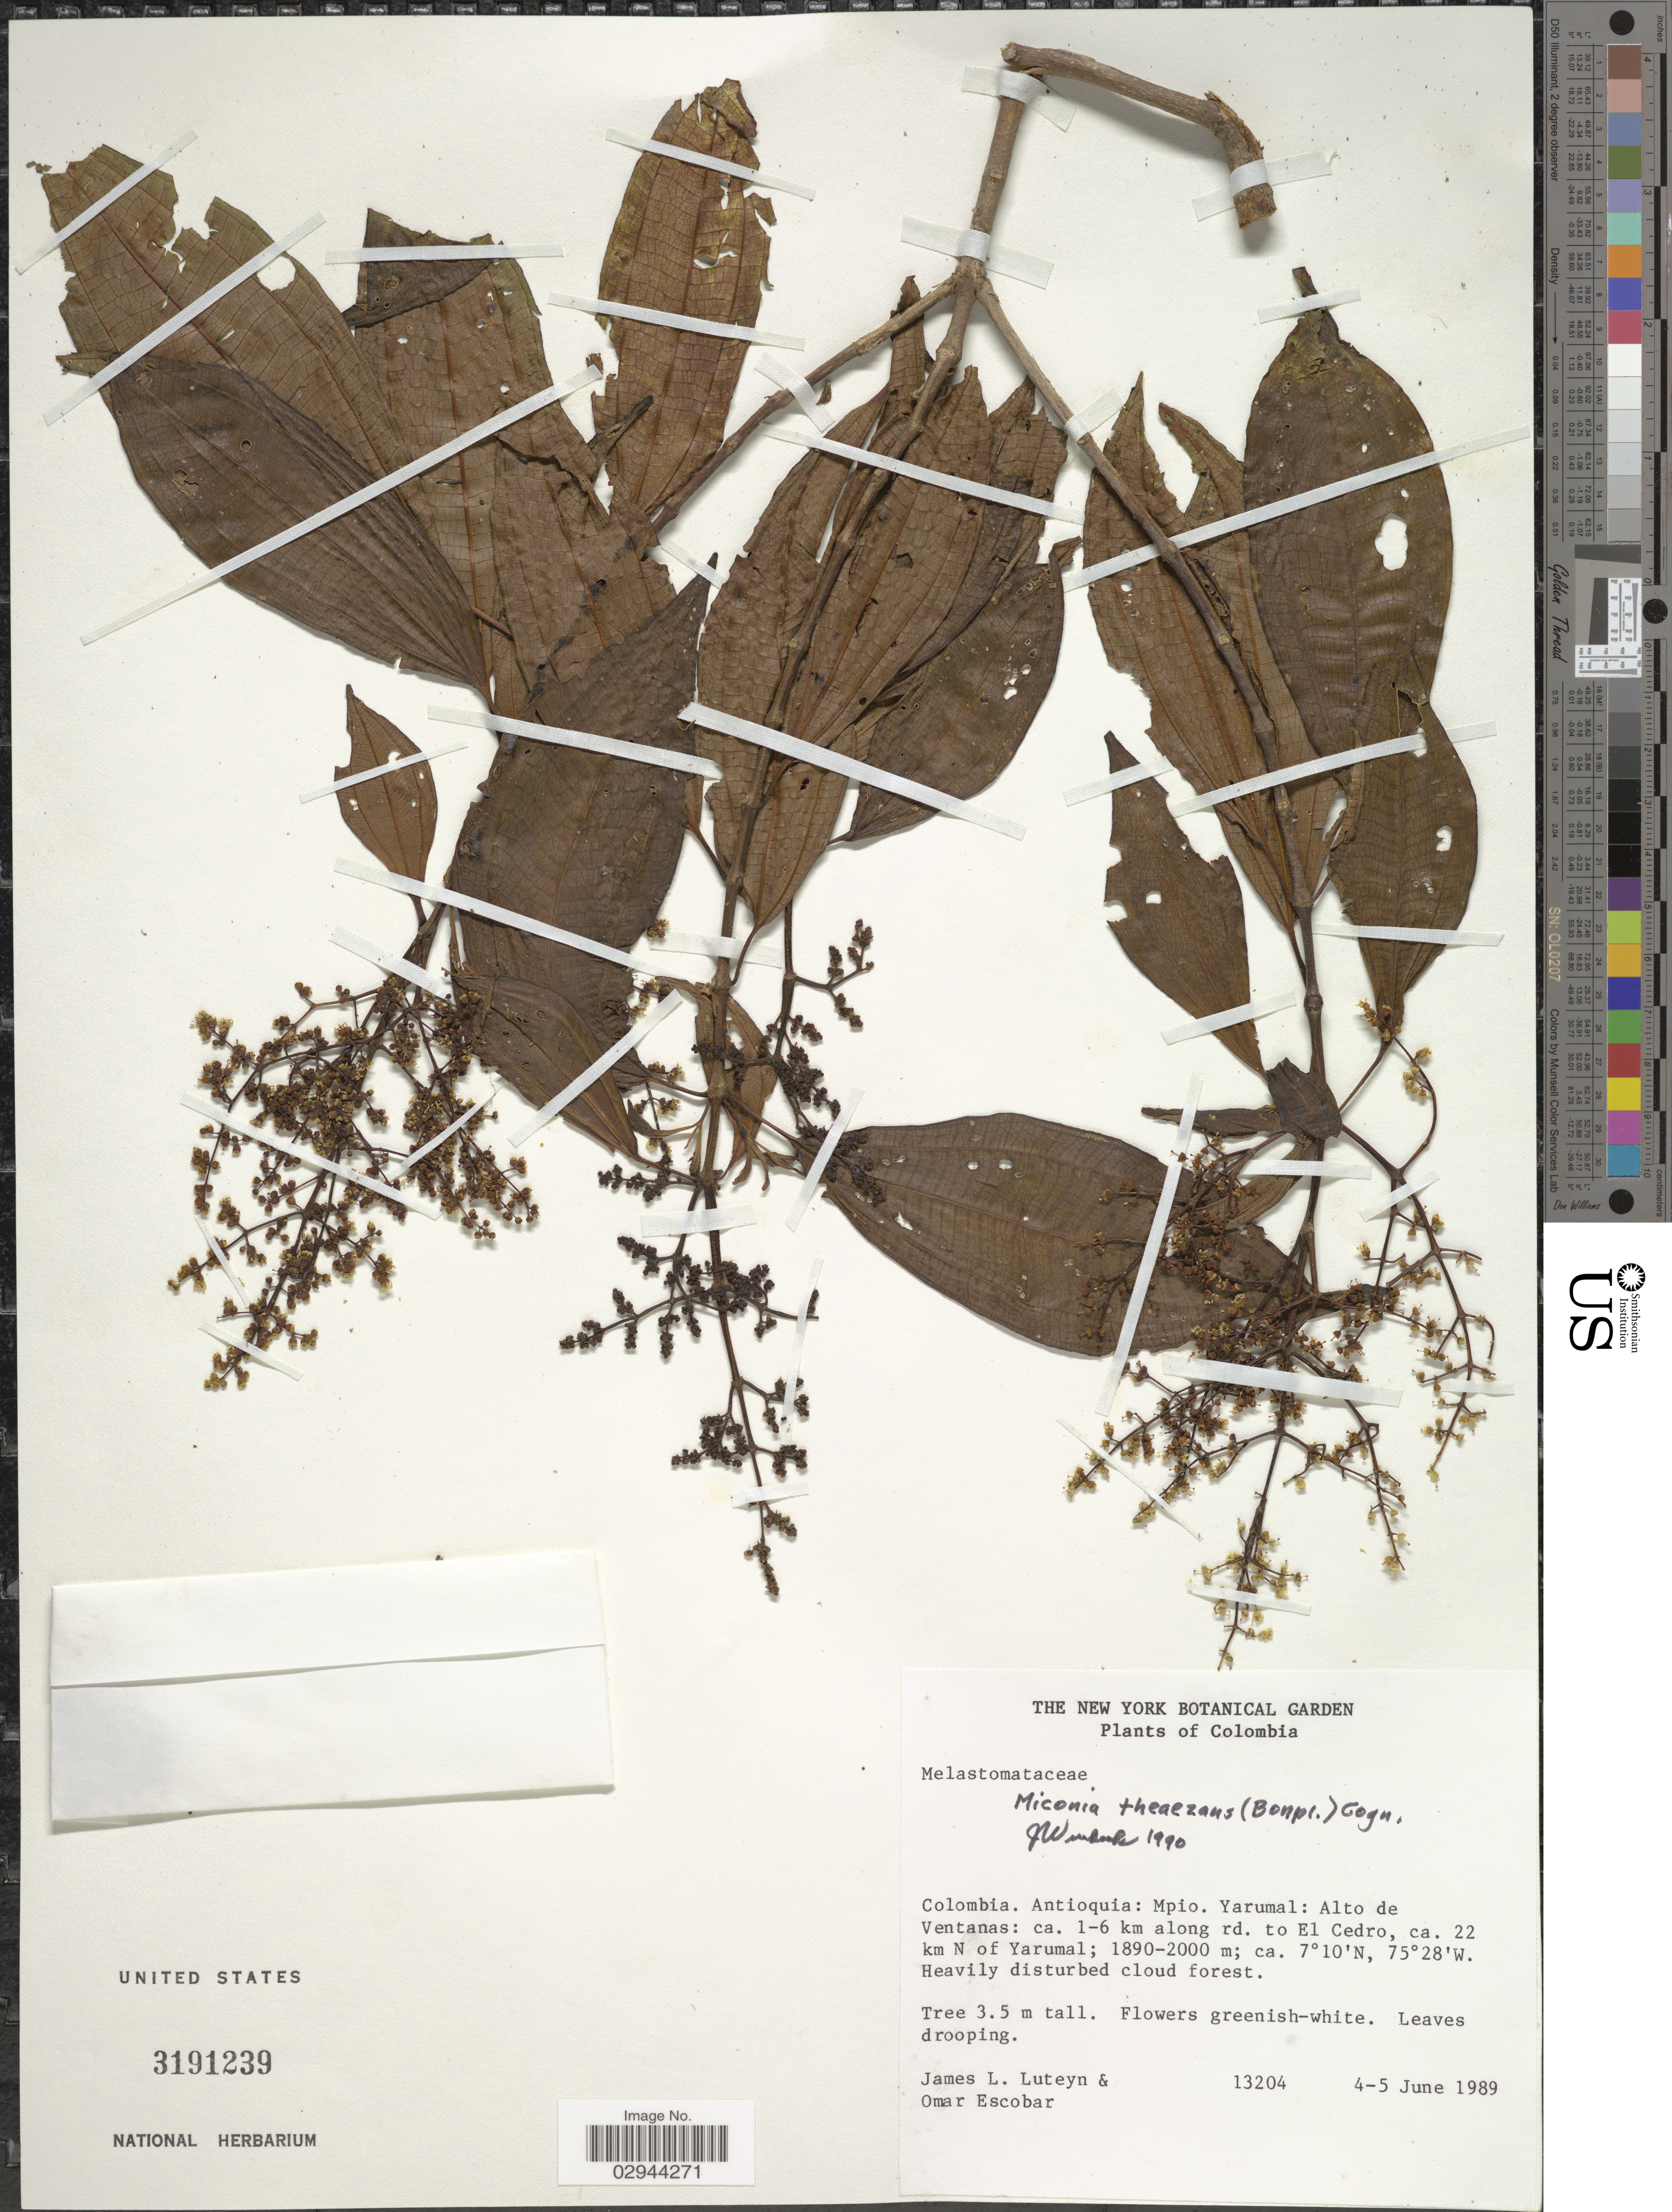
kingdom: Plantae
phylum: Tracheophyta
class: Magnoliopsida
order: Myrtales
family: Melastomataceae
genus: Miconia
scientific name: Miconia theizans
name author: (Bonpl.) Cogn.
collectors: J. Luteyn & O. D. Escobar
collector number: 13204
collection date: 1989-06-04/1989-06-05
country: Colombia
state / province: Antioquia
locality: Mpio. Yarumal, Alto de Ventanas, ca. 1-6 km along rd. to El Cedro, ca. 22 km N. of Yarumal.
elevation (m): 1890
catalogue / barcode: US 3191239